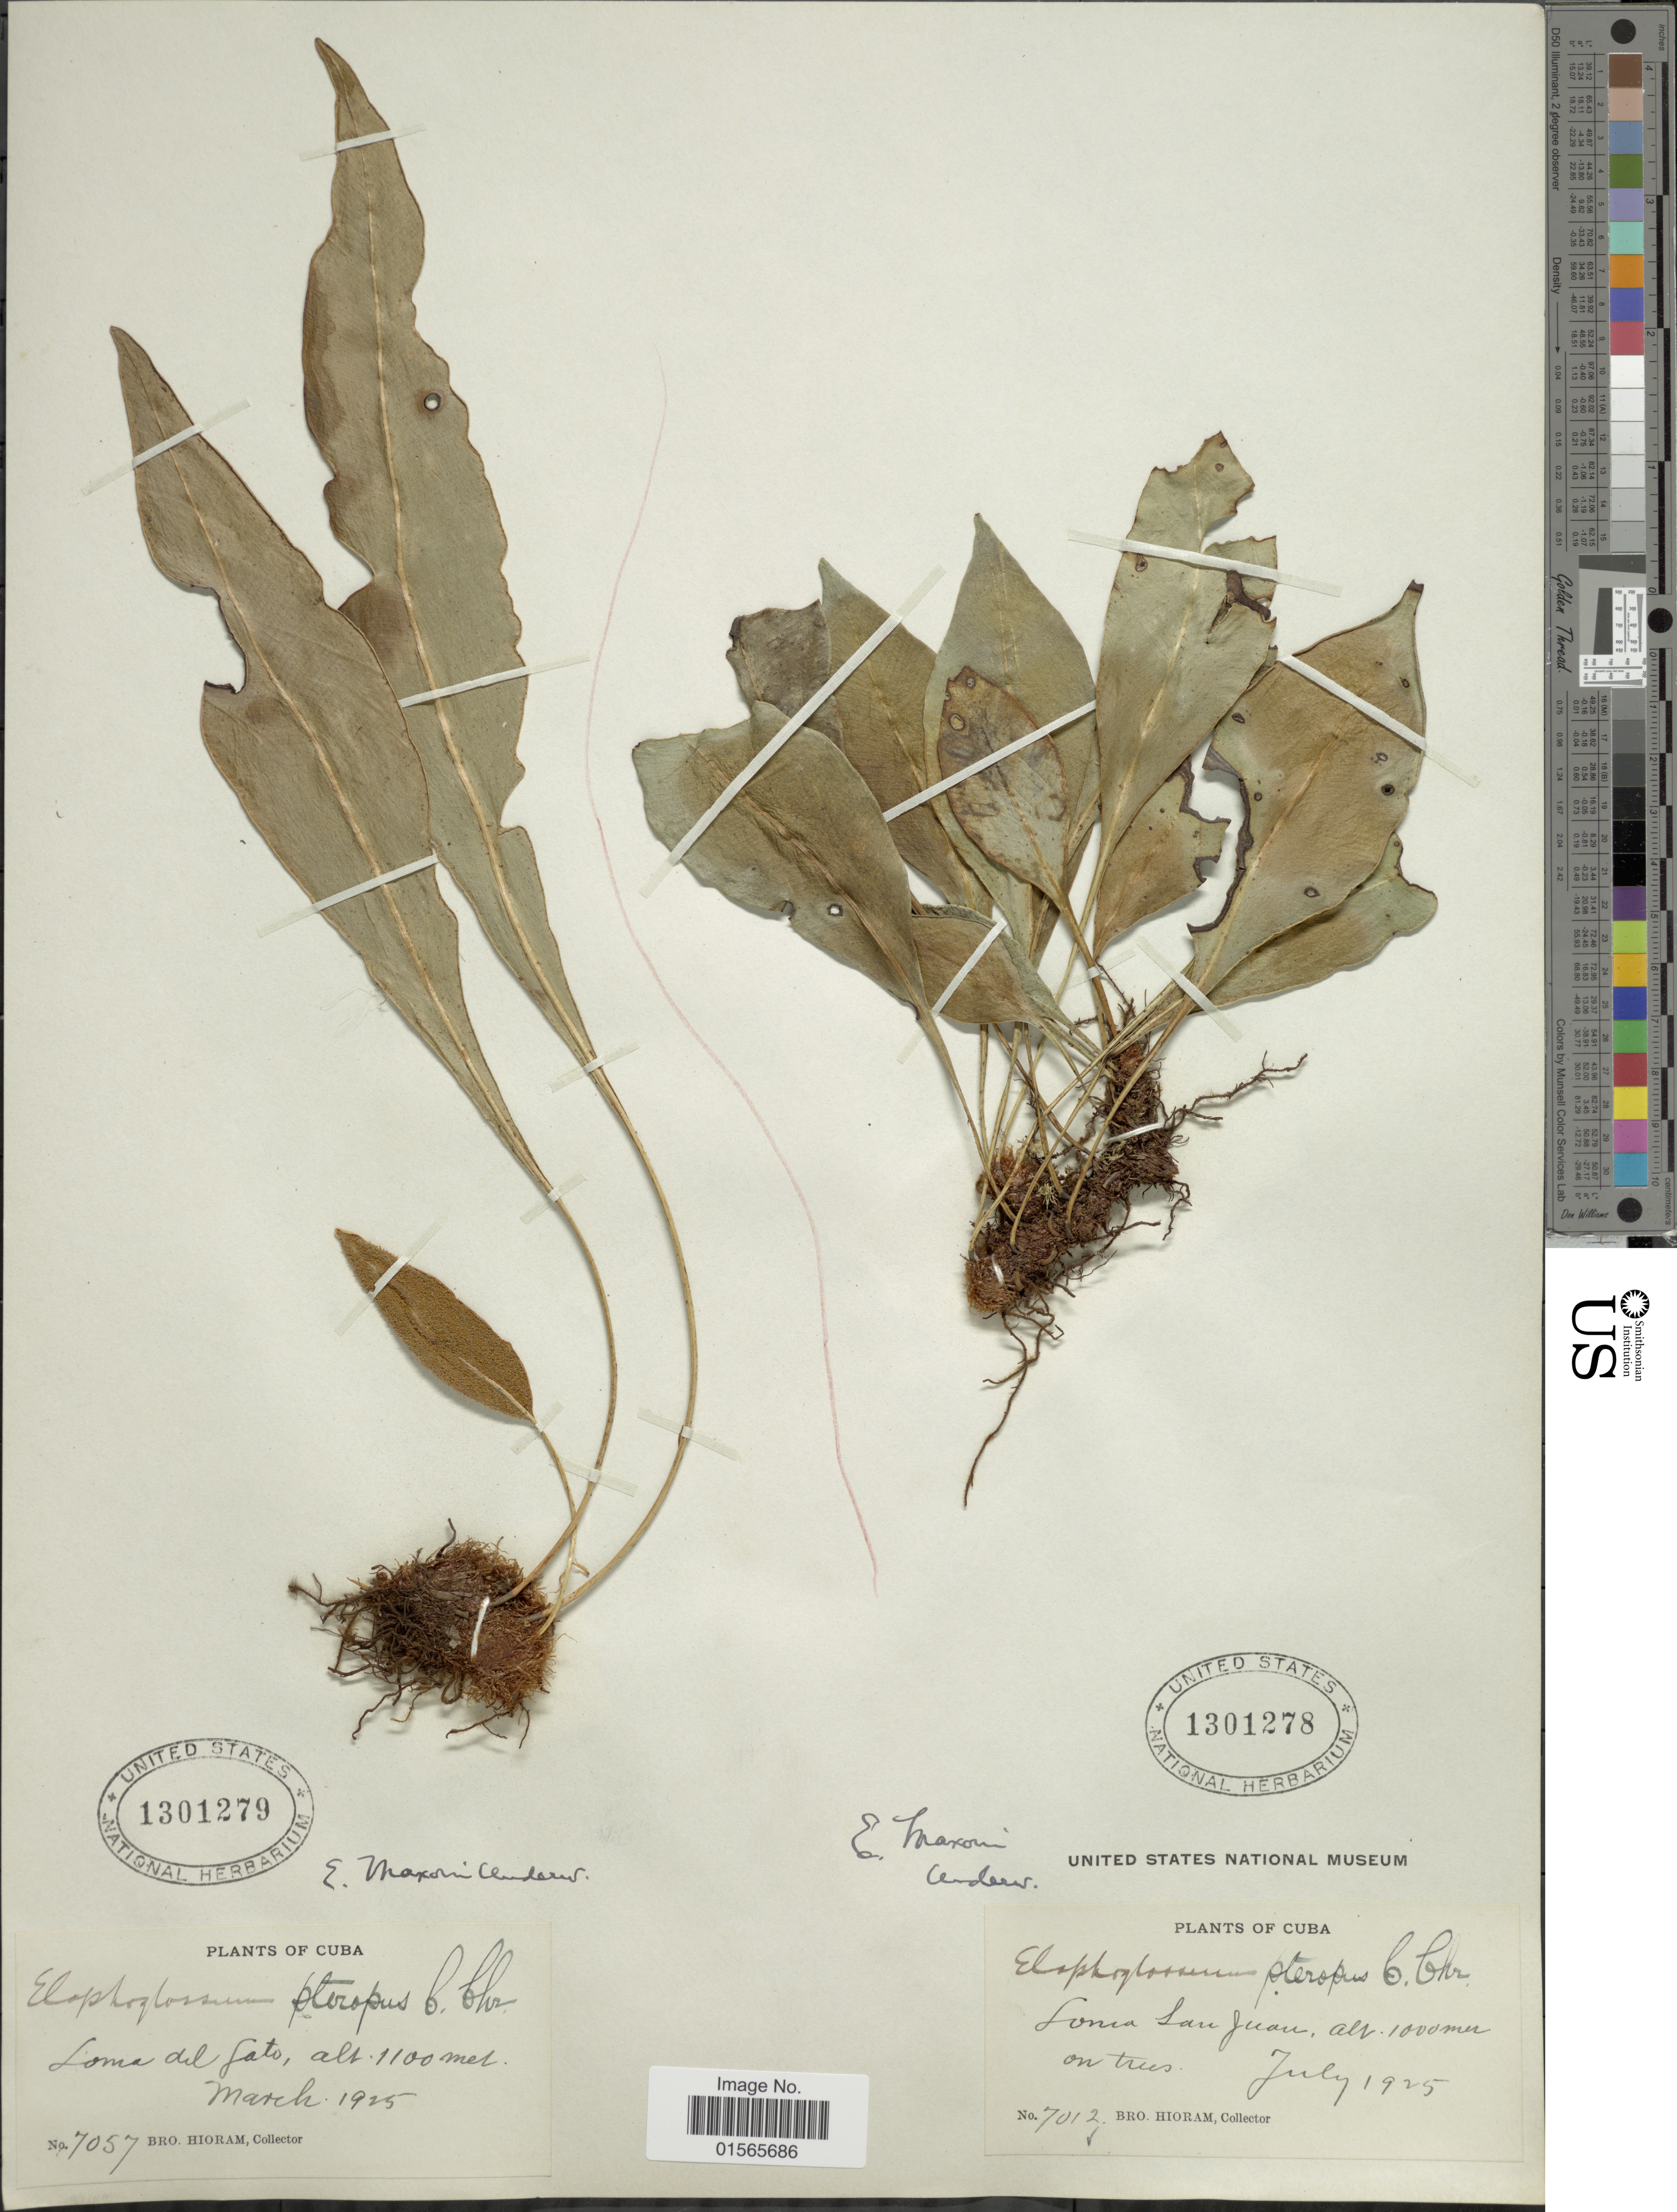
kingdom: Plantae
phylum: Tracheophyta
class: Polypodiopsida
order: Polypodiales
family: Dryopteridaceae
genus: Elaphoglossum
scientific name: Elaphoglossum maxonii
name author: Underw. ex C.V. Morton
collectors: Bro. Hioram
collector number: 7057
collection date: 1925-03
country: Cuba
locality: Loma del Gato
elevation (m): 1100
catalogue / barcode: US 1301279